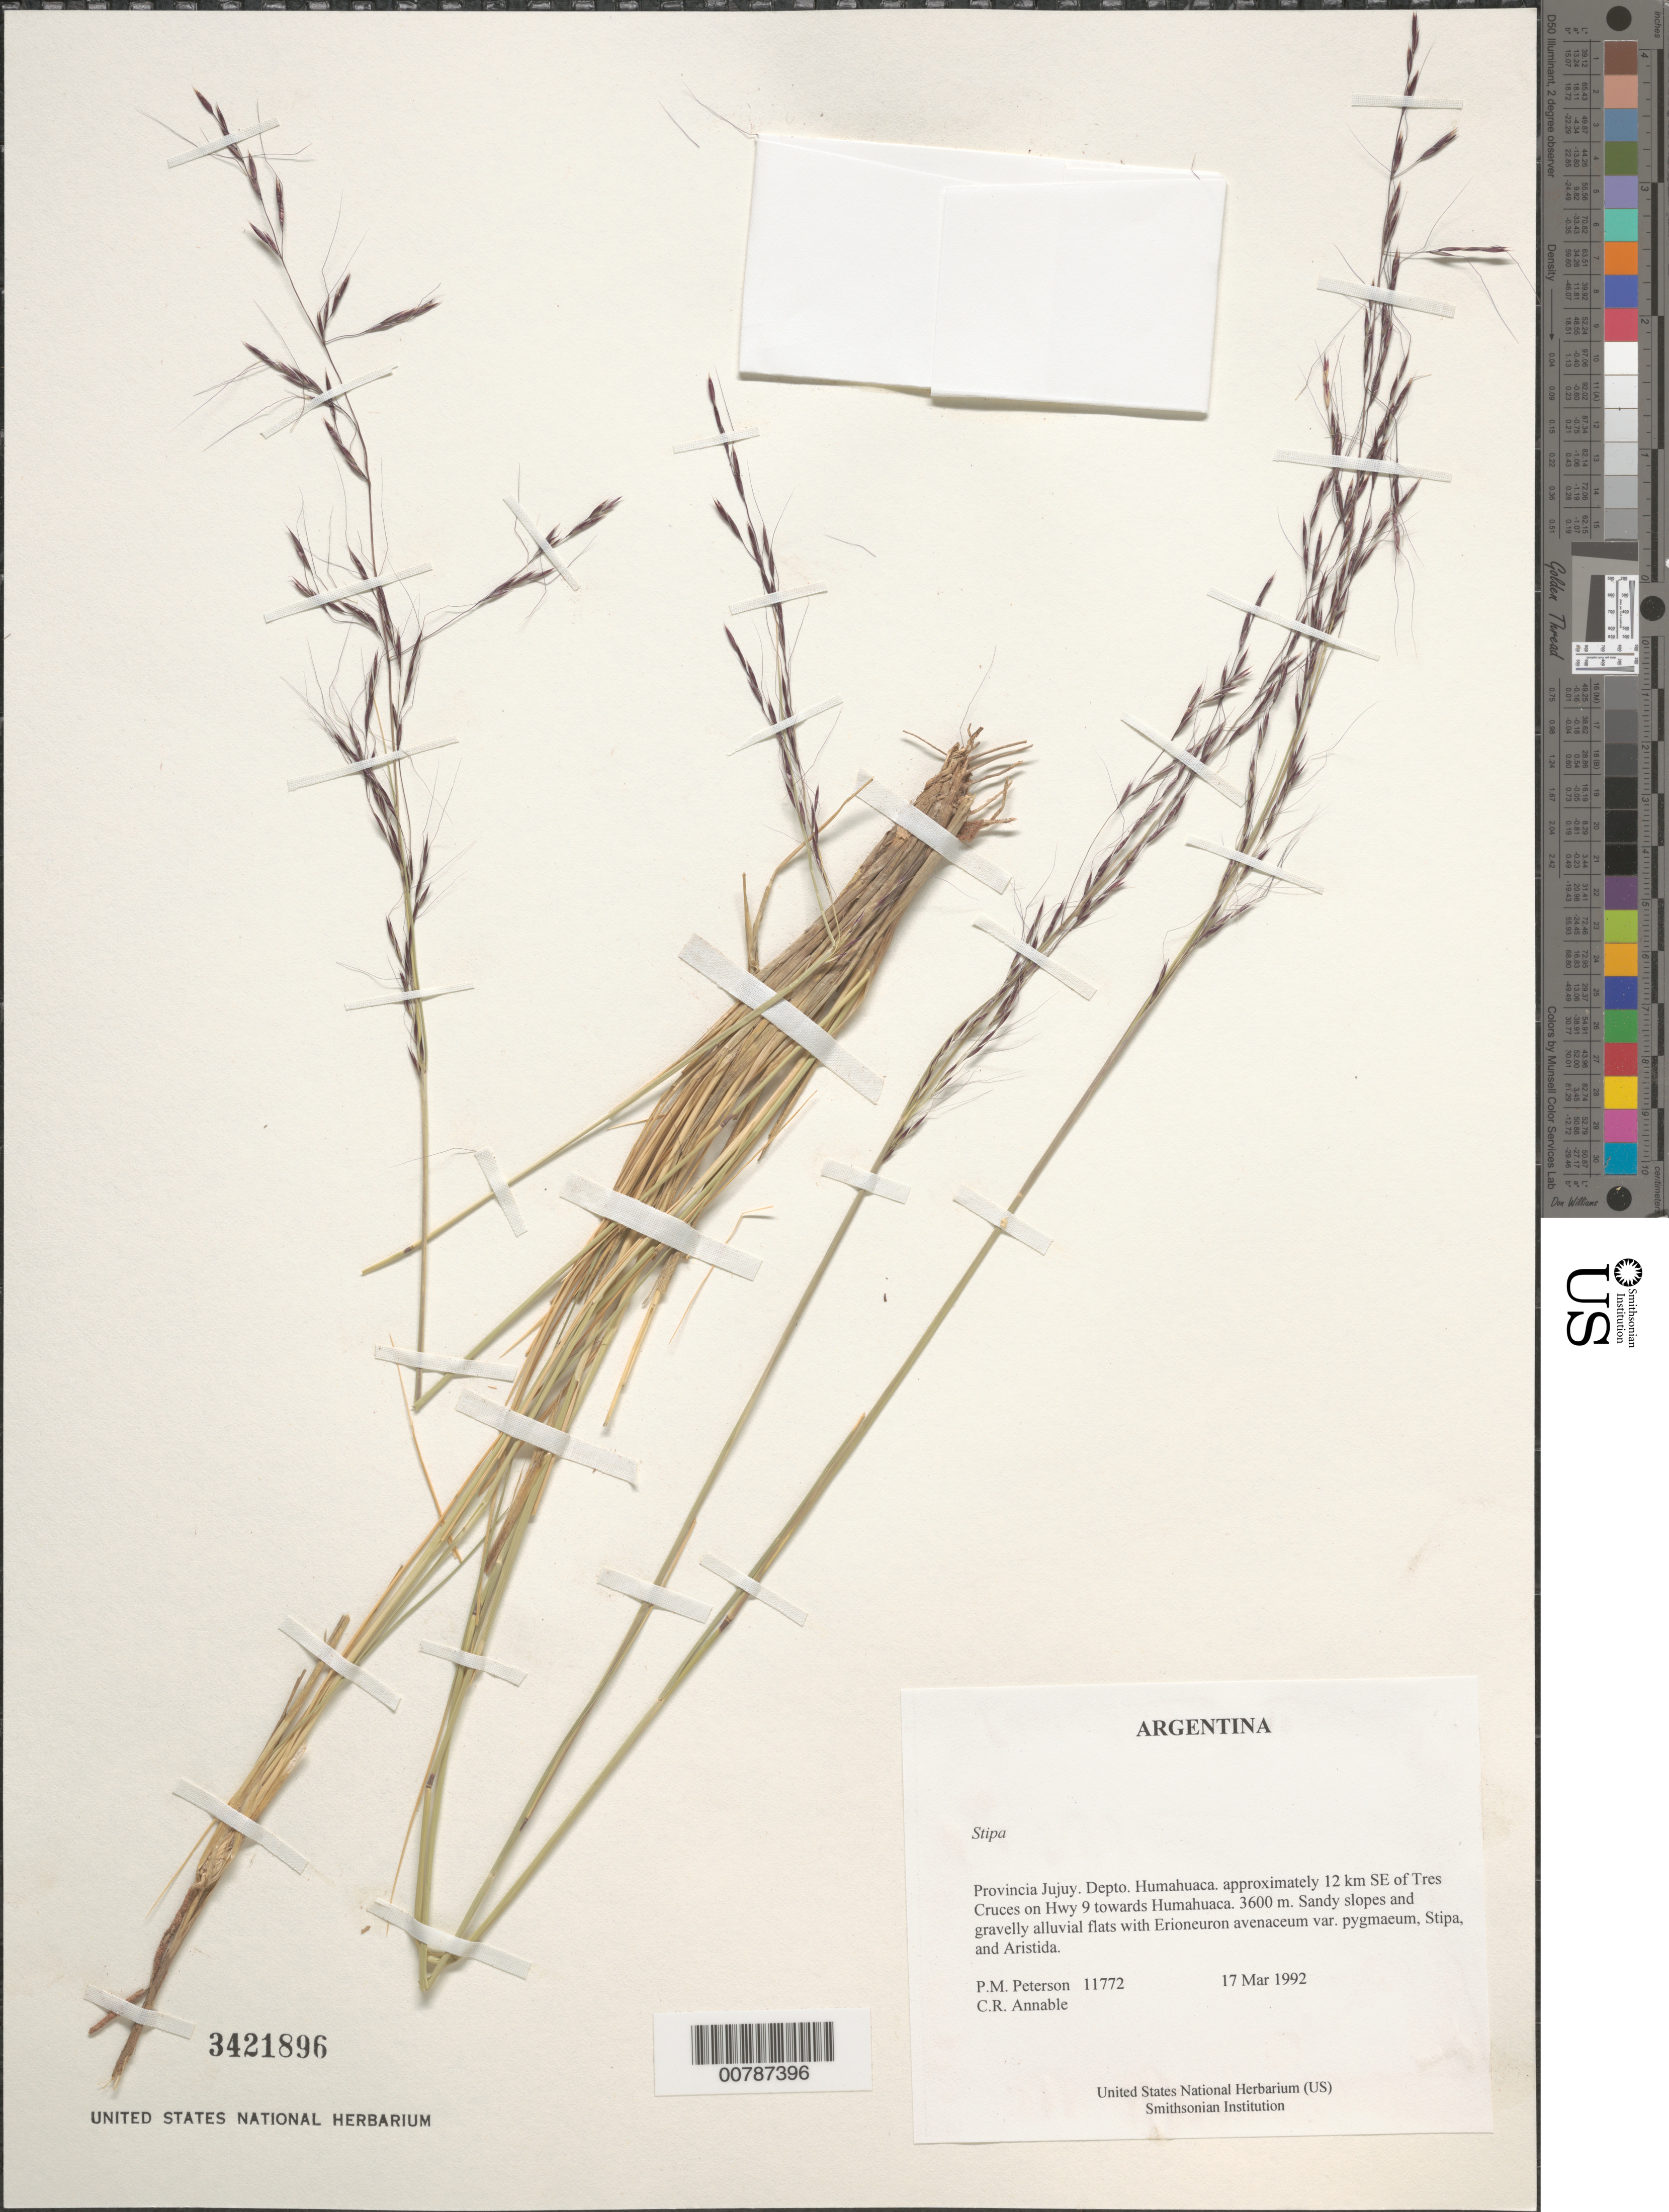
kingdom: Plantae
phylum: Tracheophyta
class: Liliopsida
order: Poales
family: Poaceae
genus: Stipa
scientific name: Stipa sp.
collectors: P. M. Peterson & C. R. Annable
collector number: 11772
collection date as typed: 17 Mar 1992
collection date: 1992-03-17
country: Argentina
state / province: Jujuy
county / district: Humahuaca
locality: approximately 12 km SE of Tres Cruces on Hwy 9 towards Humahuaca.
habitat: Sandy slopes and gravelly alluvial flats with Erioneuron avenaceum var. pygmaeum, Stipa, and Aristida.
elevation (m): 3600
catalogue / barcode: US 3421896